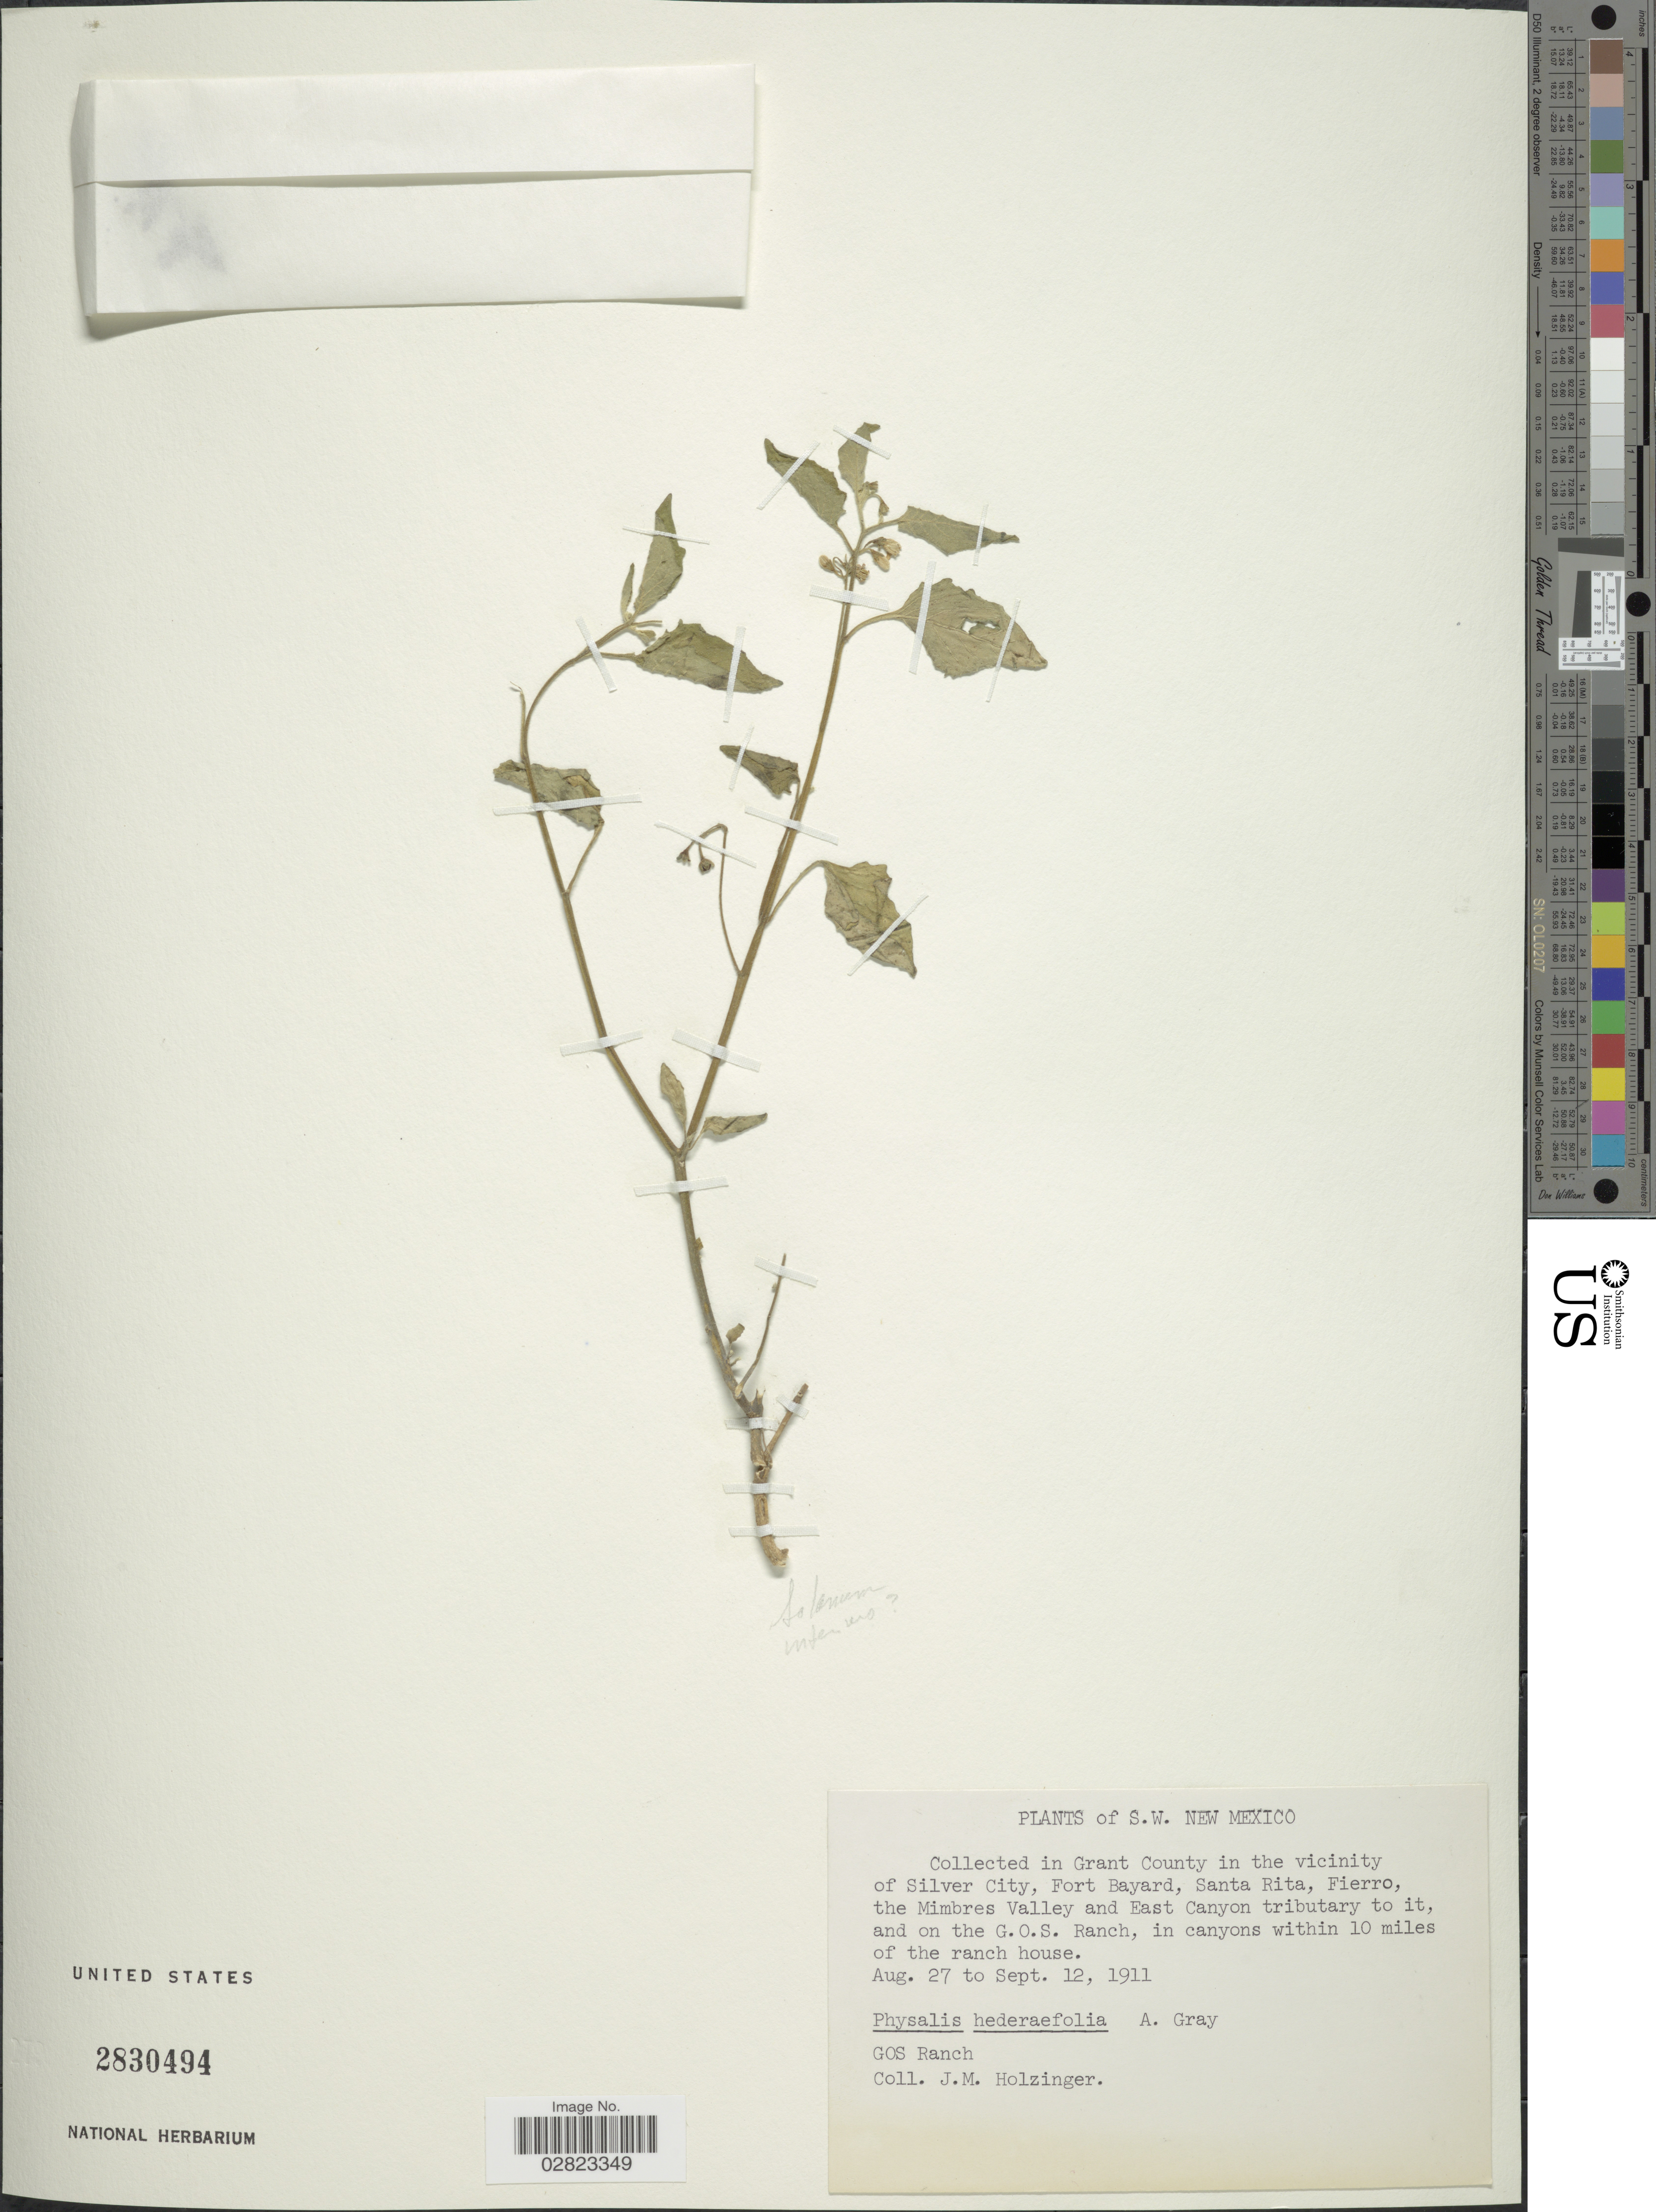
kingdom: Plantae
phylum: Tracheophyta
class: Magnoliopsida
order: Solanales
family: Solanaceae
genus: Physalis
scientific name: Physalis hederifolia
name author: A. Gray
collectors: J. M. Holzinger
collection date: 1911-08-27/1911-09-12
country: United States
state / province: New Mexico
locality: S.W. New Mexico. Collected in Grant County in the vicinity of Silver City, Fort Bayard, Santa Rita, Fierro, the Mimbres Valley and East Canyon tributary to it, and on the G.O.S. Ranch, in canyons within 10 miles of the ranch house.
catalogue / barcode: US 2830494